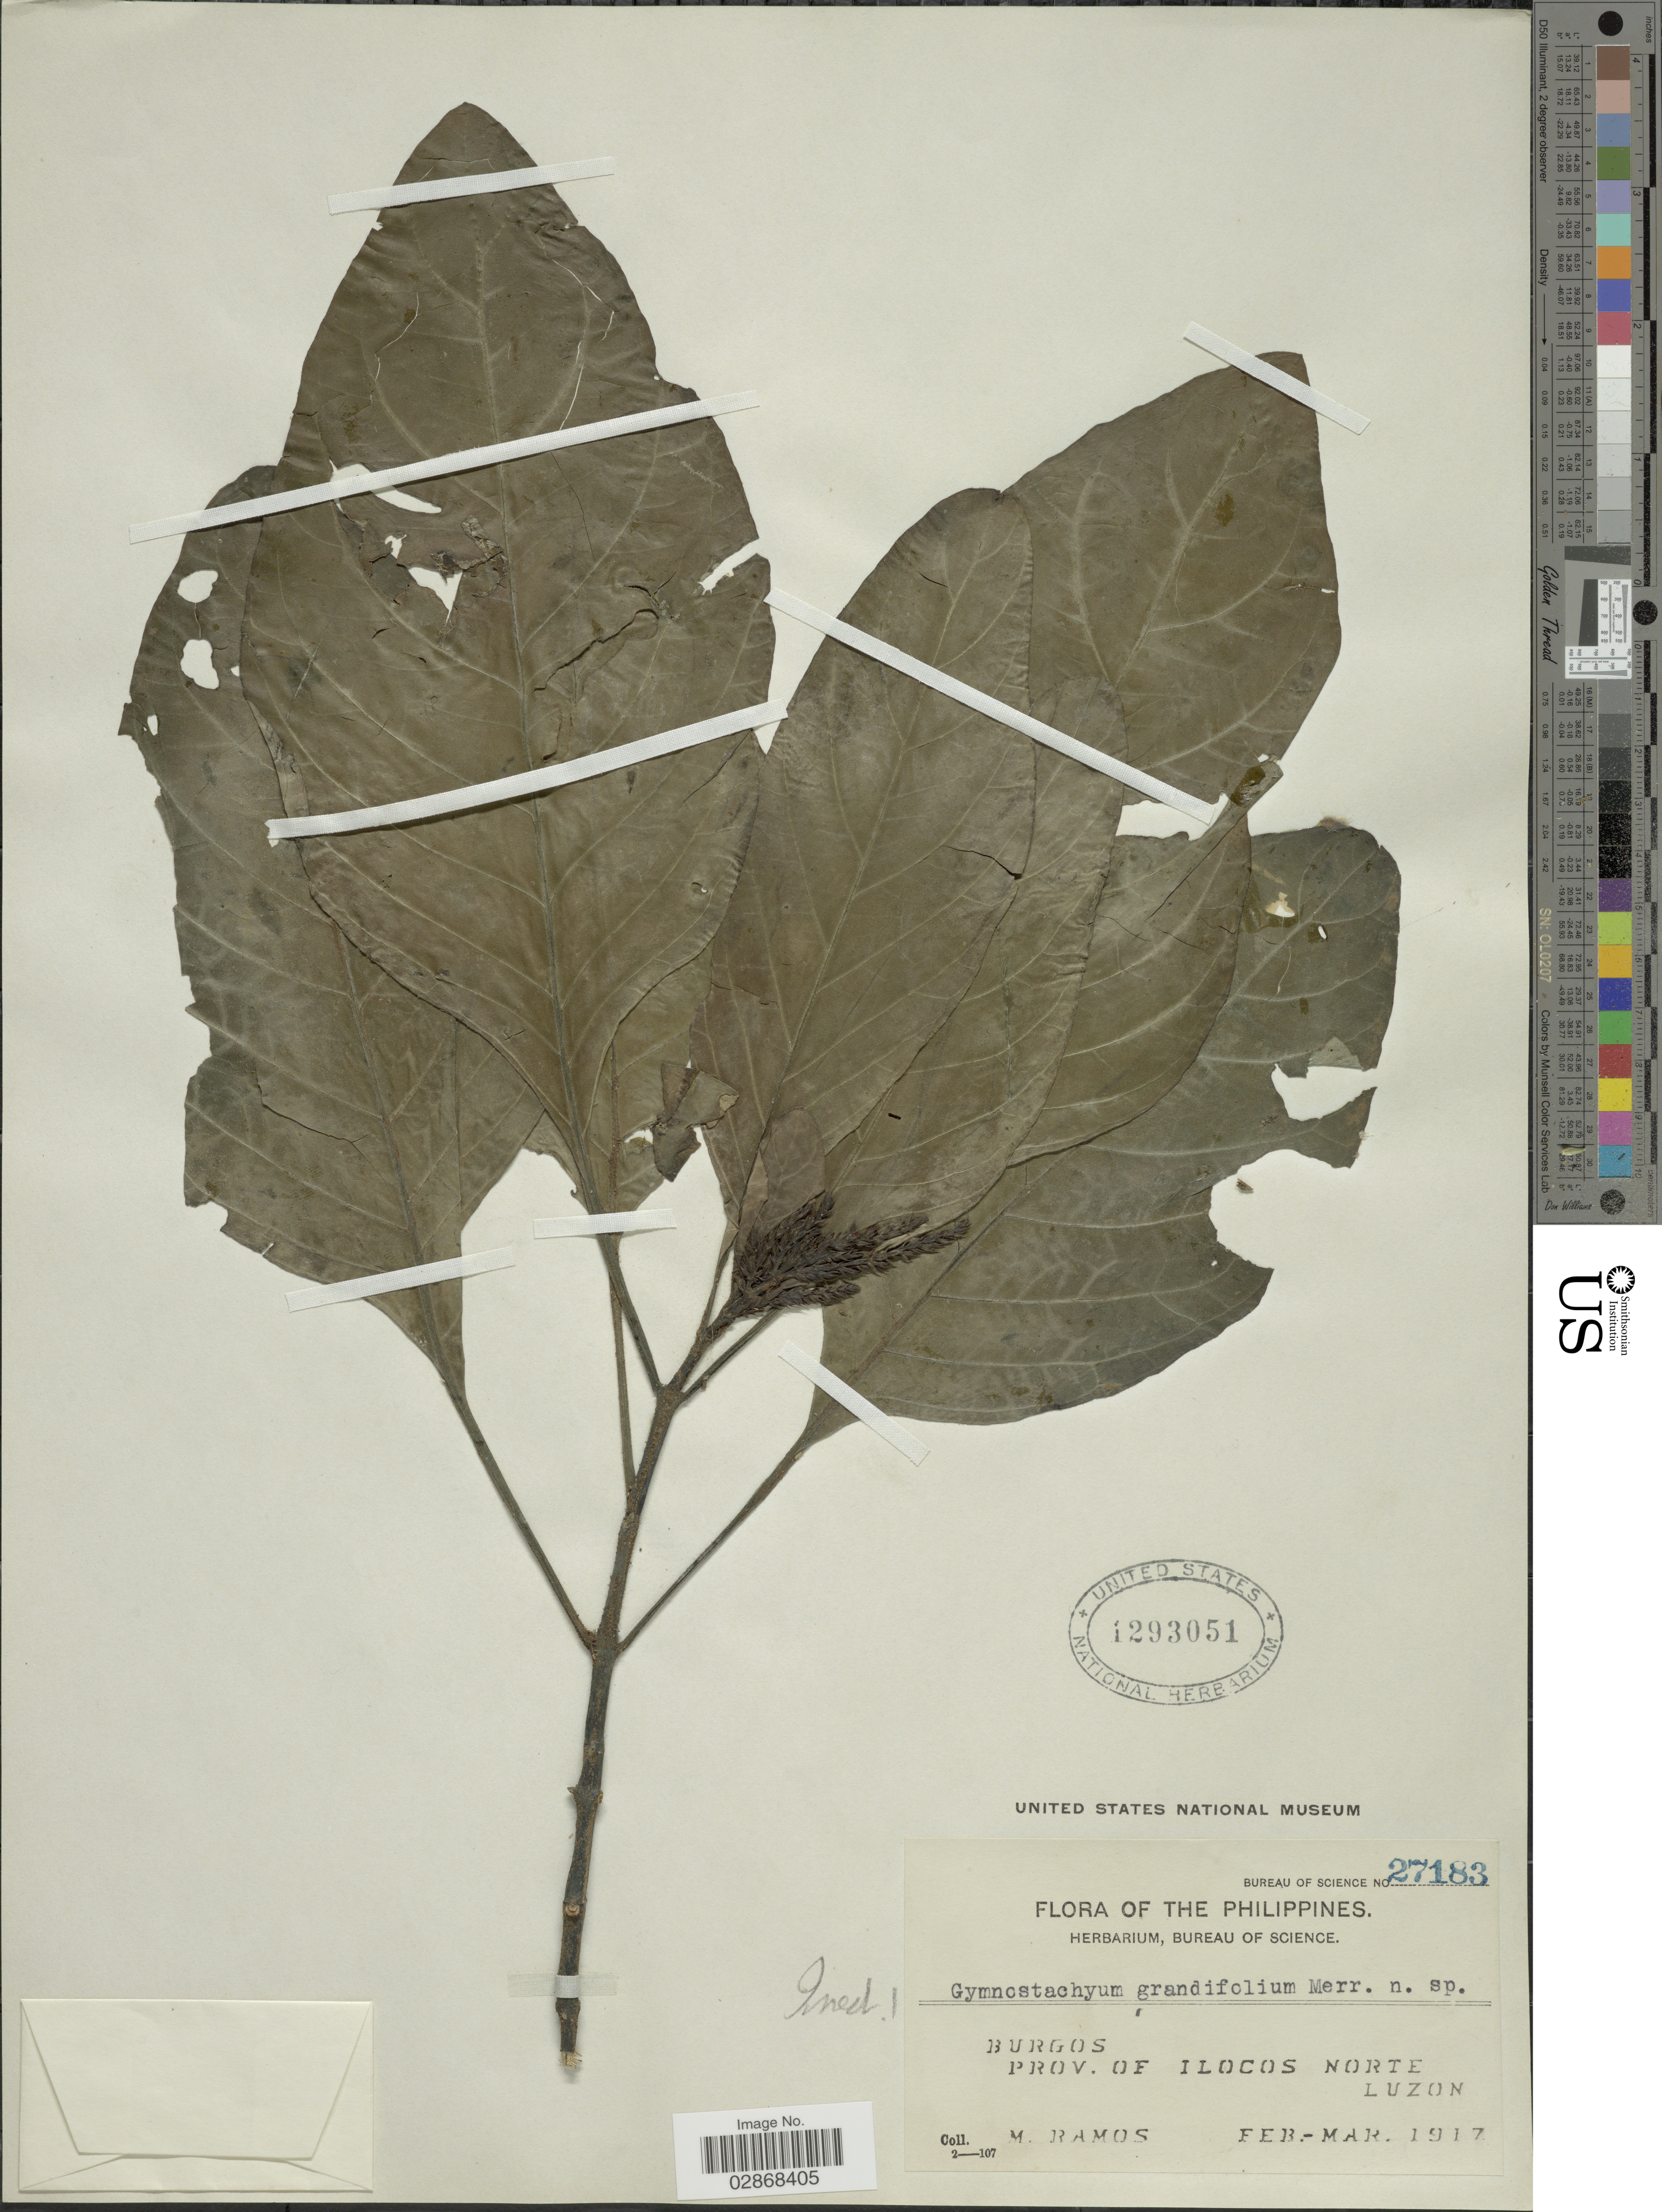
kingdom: Plantae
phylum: Tracheophyta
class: Magnoliopsida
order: Lamiales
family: Acanthaceae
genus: Gymnostachyum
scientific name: Gymnostachyum sp.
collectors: M. Ramos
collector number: Bureau of Science 27183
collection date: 1917-02/1917-03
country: Philippines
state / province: Ilocos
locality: Burgos. Prov. of Ilocos Norte. Luzon.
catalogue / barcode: US 1293051